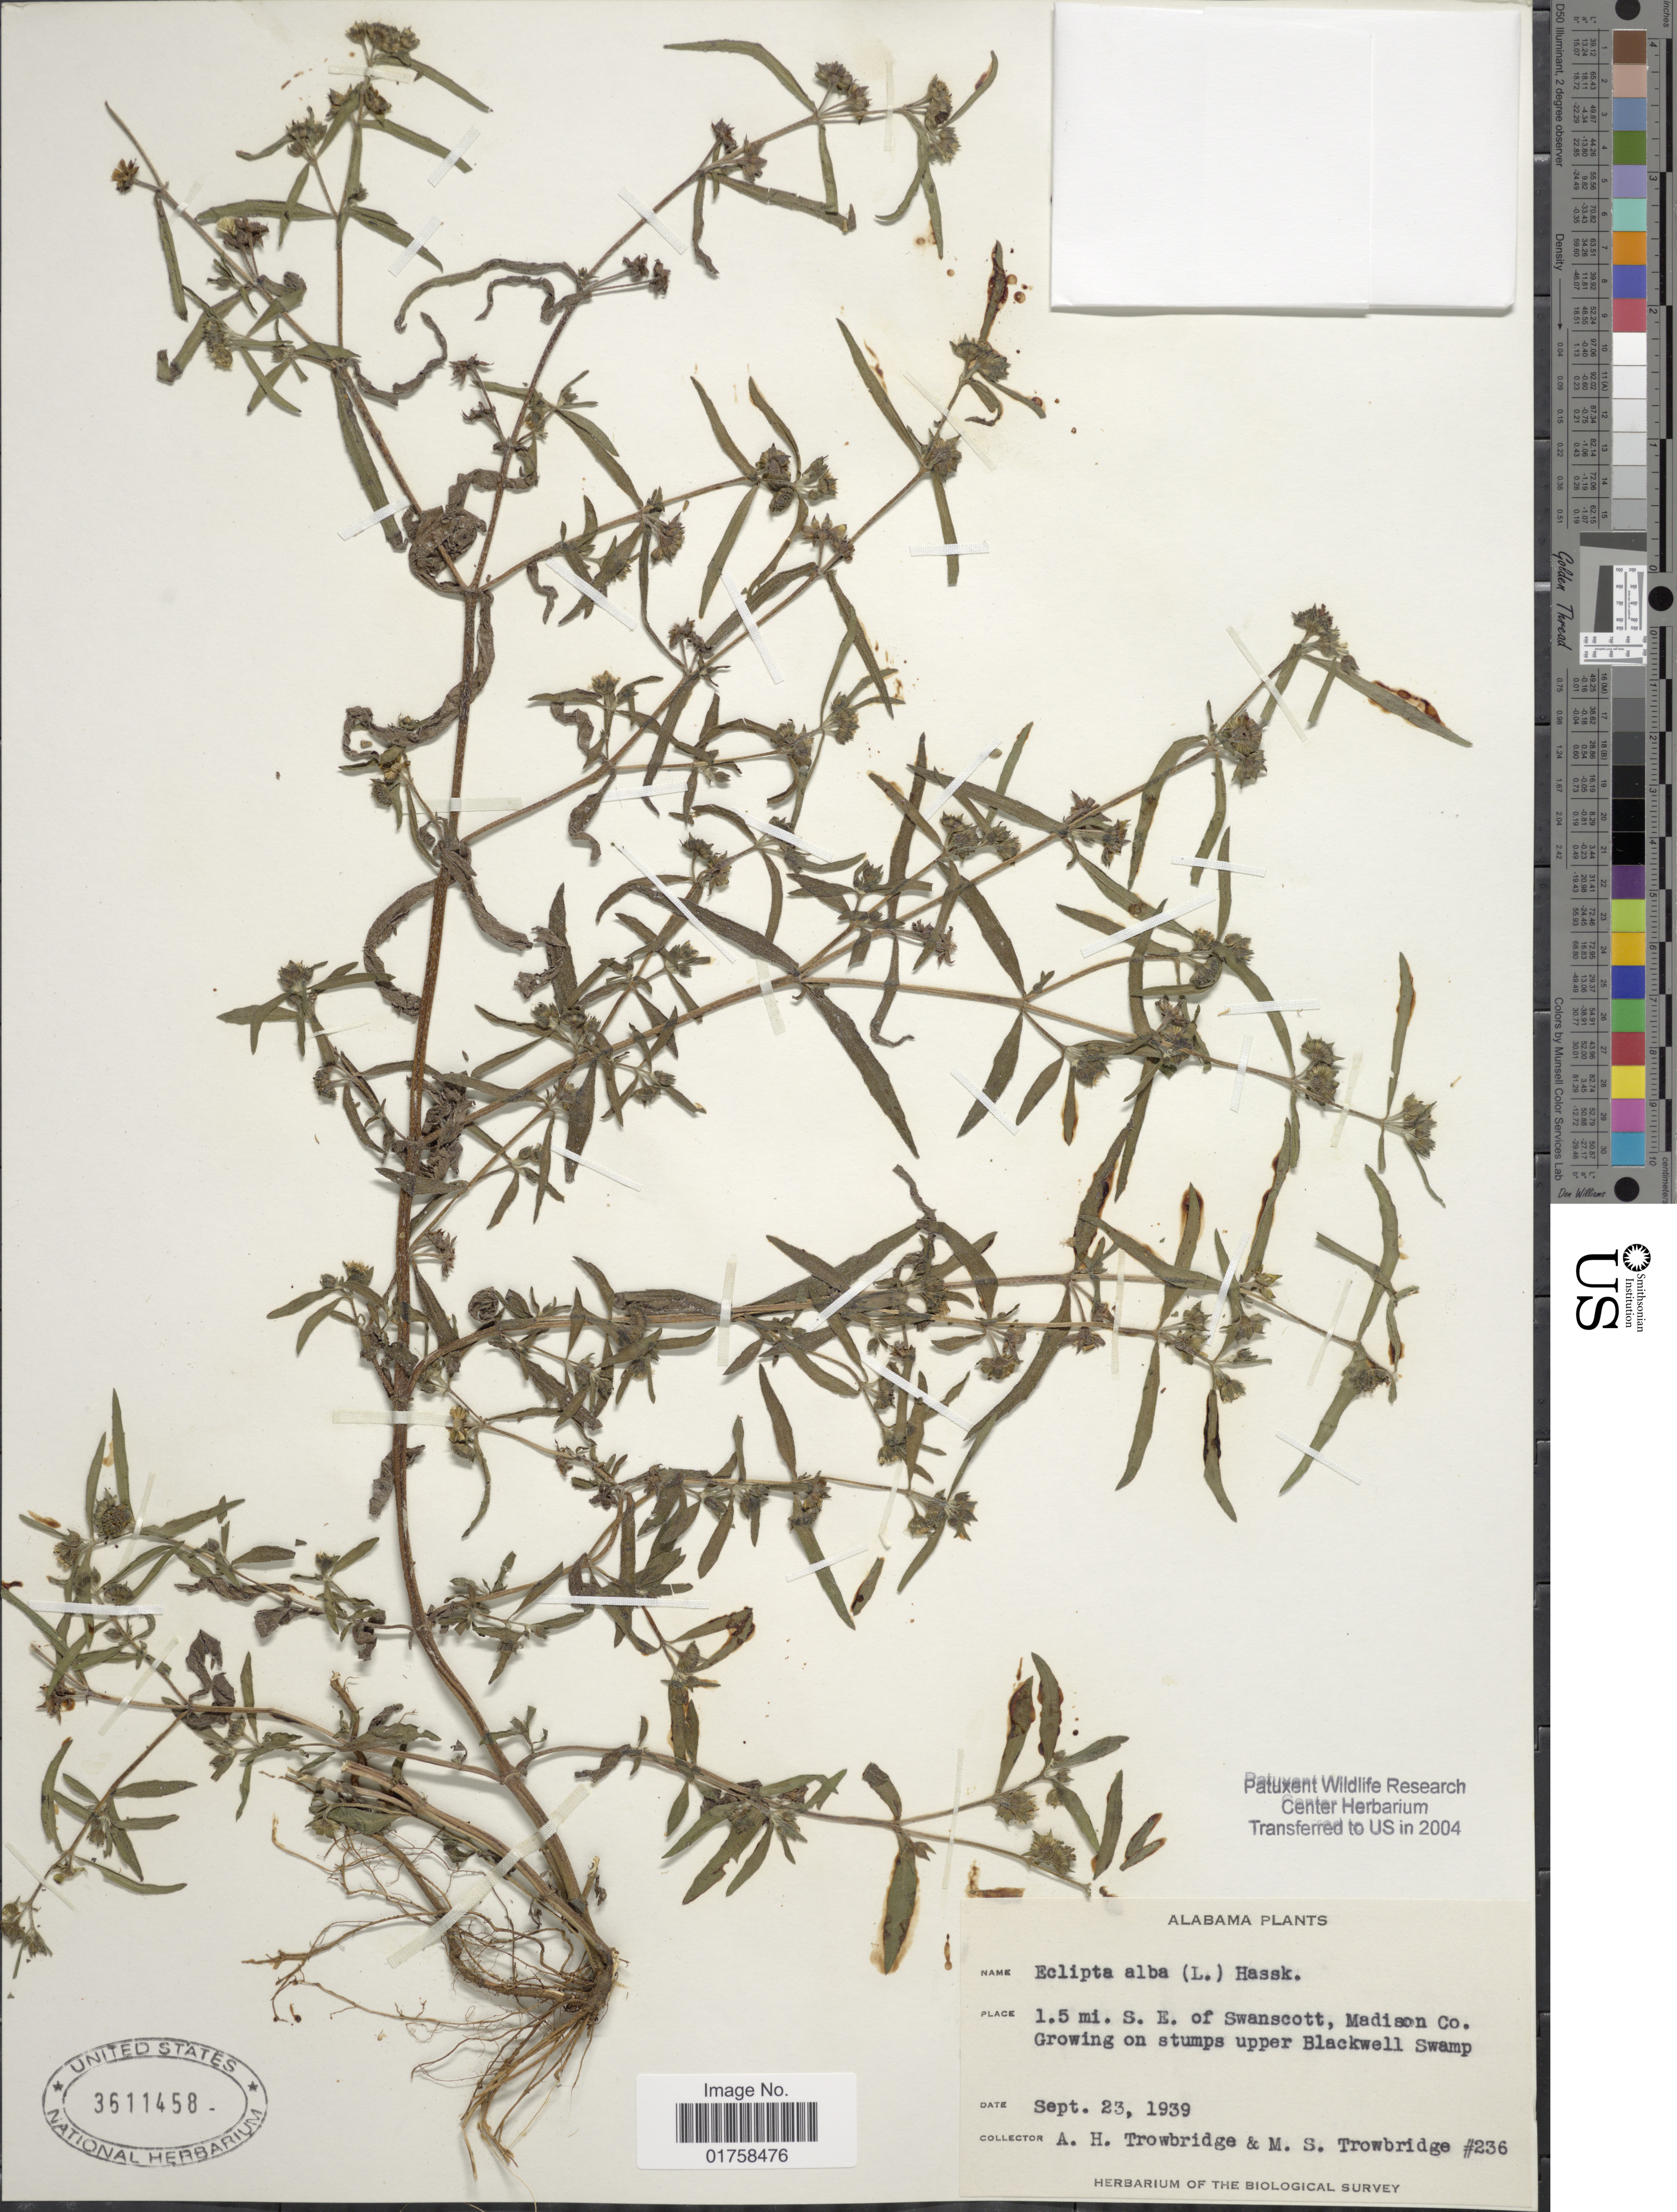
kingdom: Plantae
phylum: Tracheophyta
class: Magnoliopsida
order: Asterales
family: Asteraceae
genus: Eclipta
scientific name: Eclipta alba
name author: (L.) Hassk.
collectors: A. H. Trowbridge & M. Trowbridge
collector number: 236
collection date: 1939-09-23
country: United States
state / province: Alabama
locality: Alabama. 1.5 mi. S. E. of Swanscott, Madison Co. Growing on stumps upper Blackwell Swamp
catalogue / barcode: US 3511458